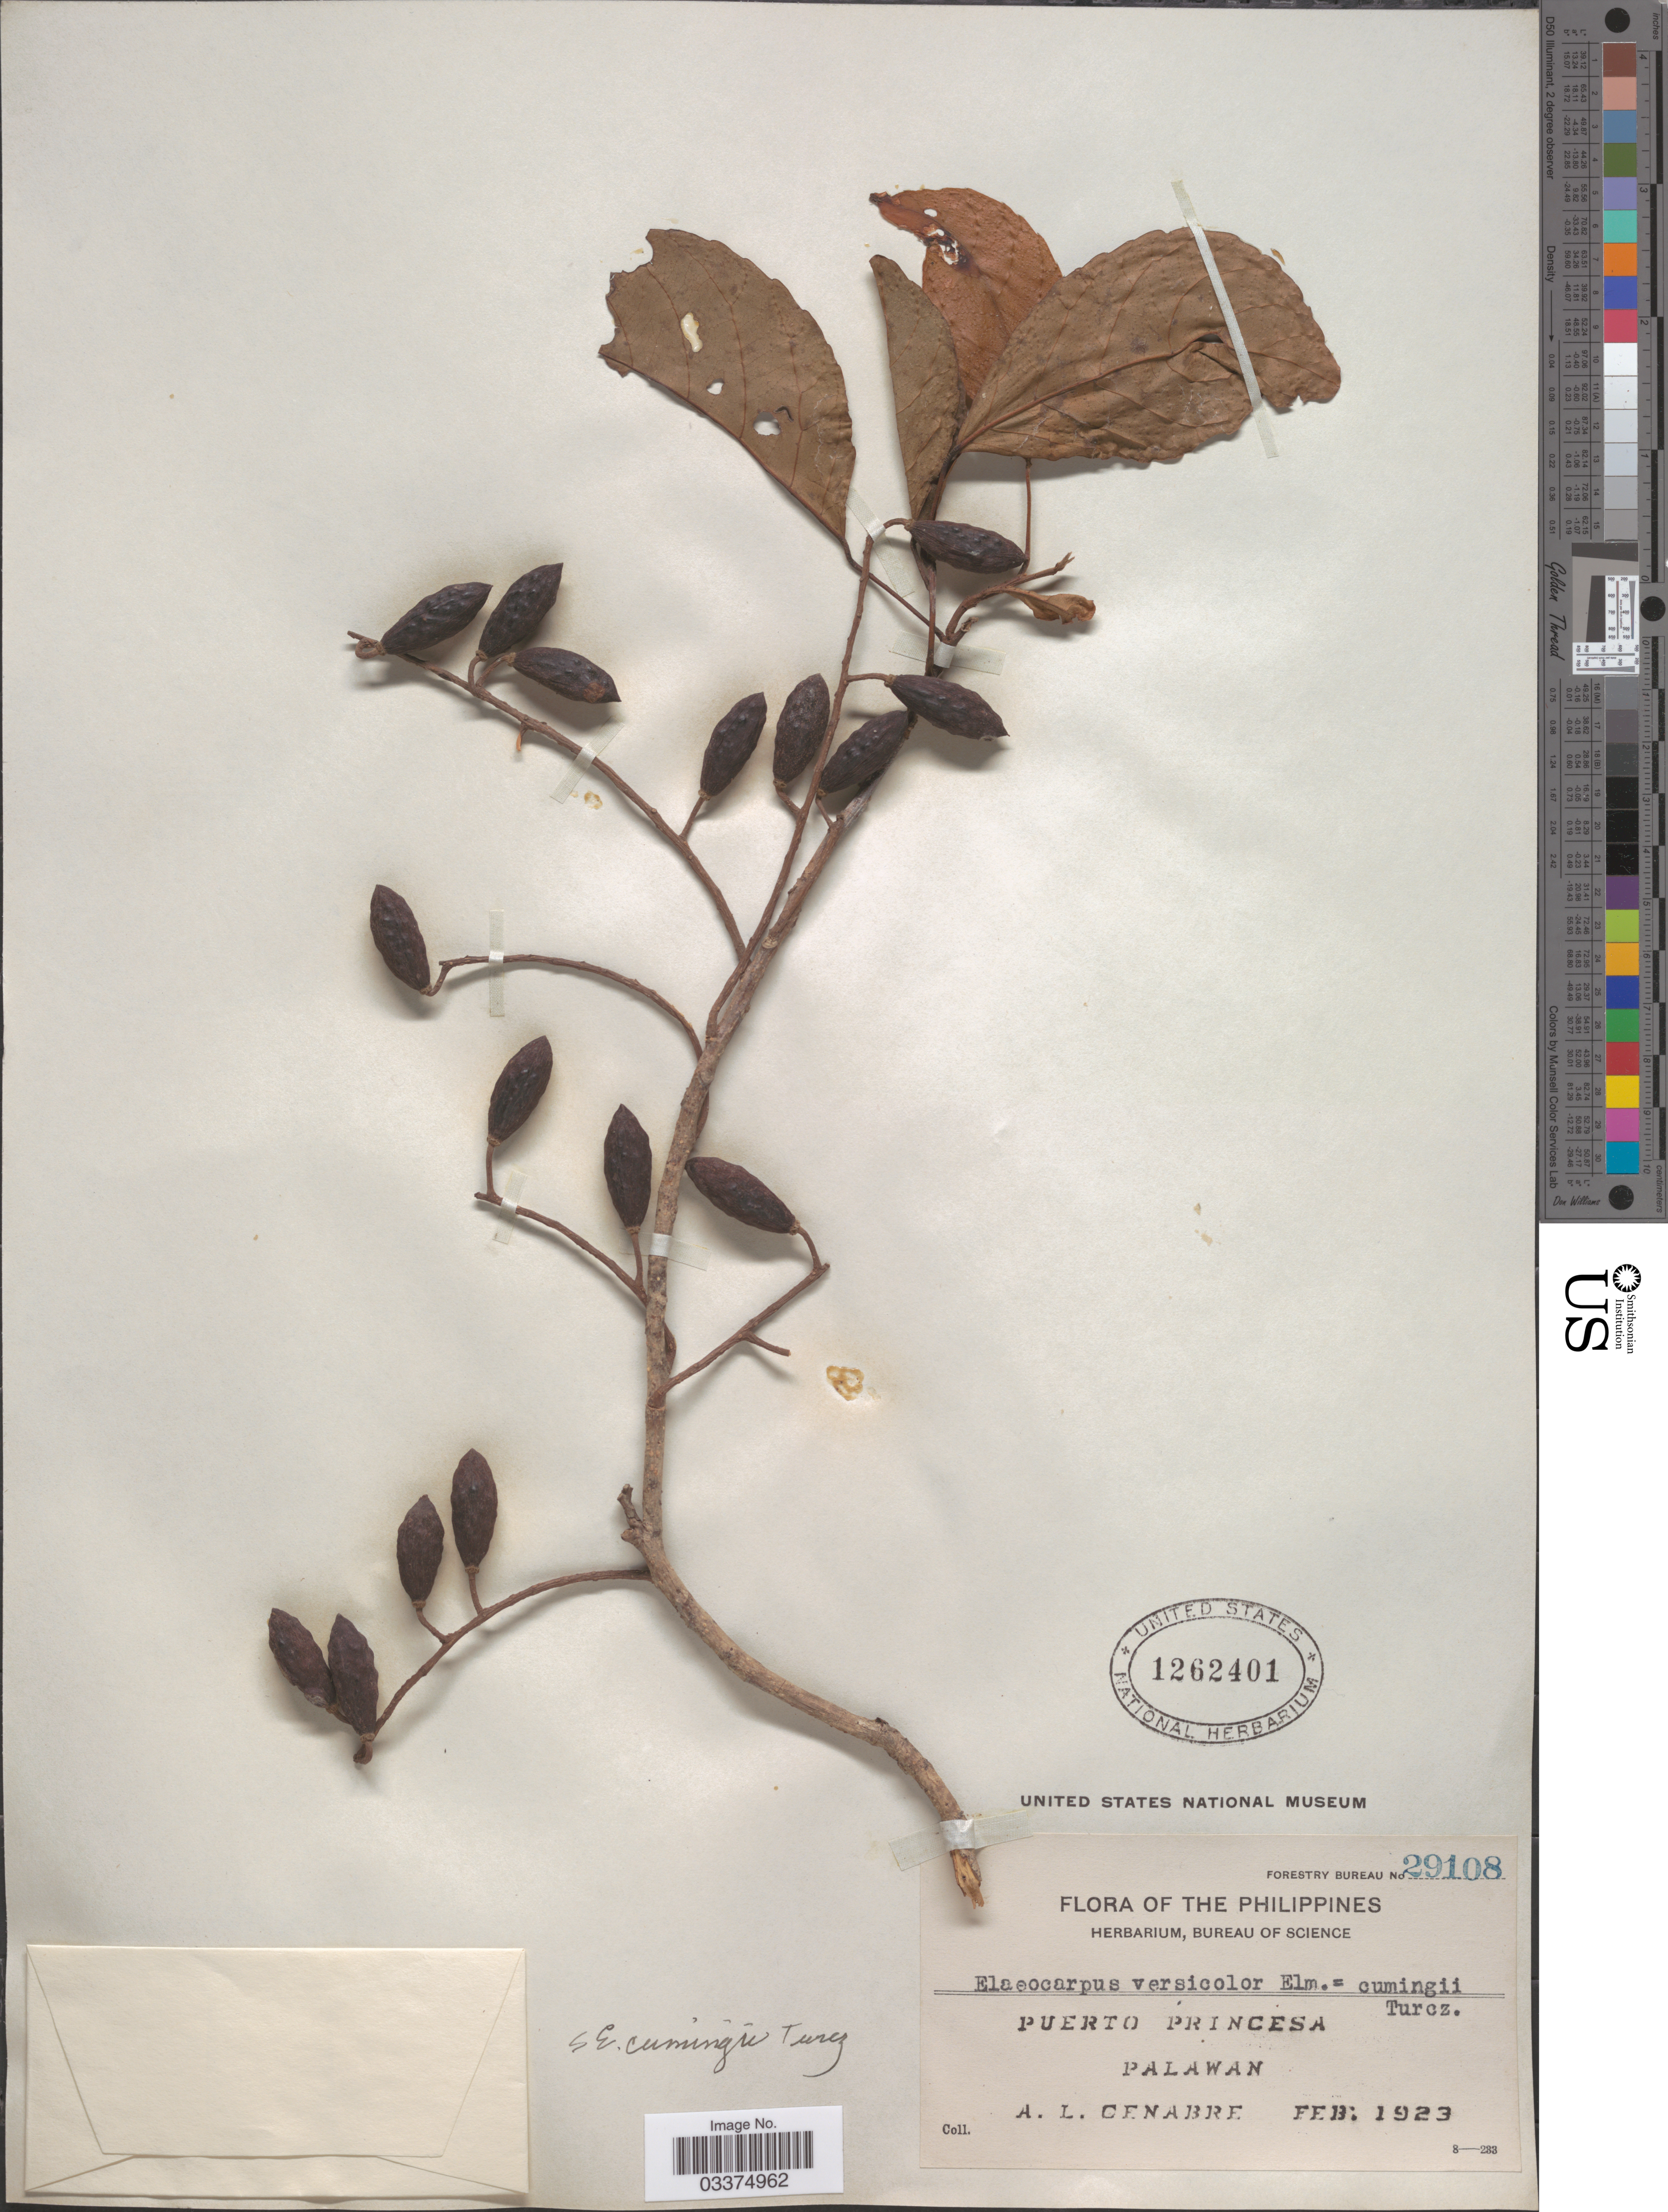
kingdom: Plantae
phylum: Tracheophyta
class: Magnoliopsida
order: Oxalidales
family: Elaeocarpaceae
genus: Elaeocarpus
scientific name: Elaeocarpus cumingii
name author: Turcz.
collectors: A. Cenabre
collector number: Forestry Bureau 29108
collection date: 1923-02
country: Philippines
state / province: Mimaropa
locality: Puerto Princesa. Palawan.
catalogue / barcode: US 1262401